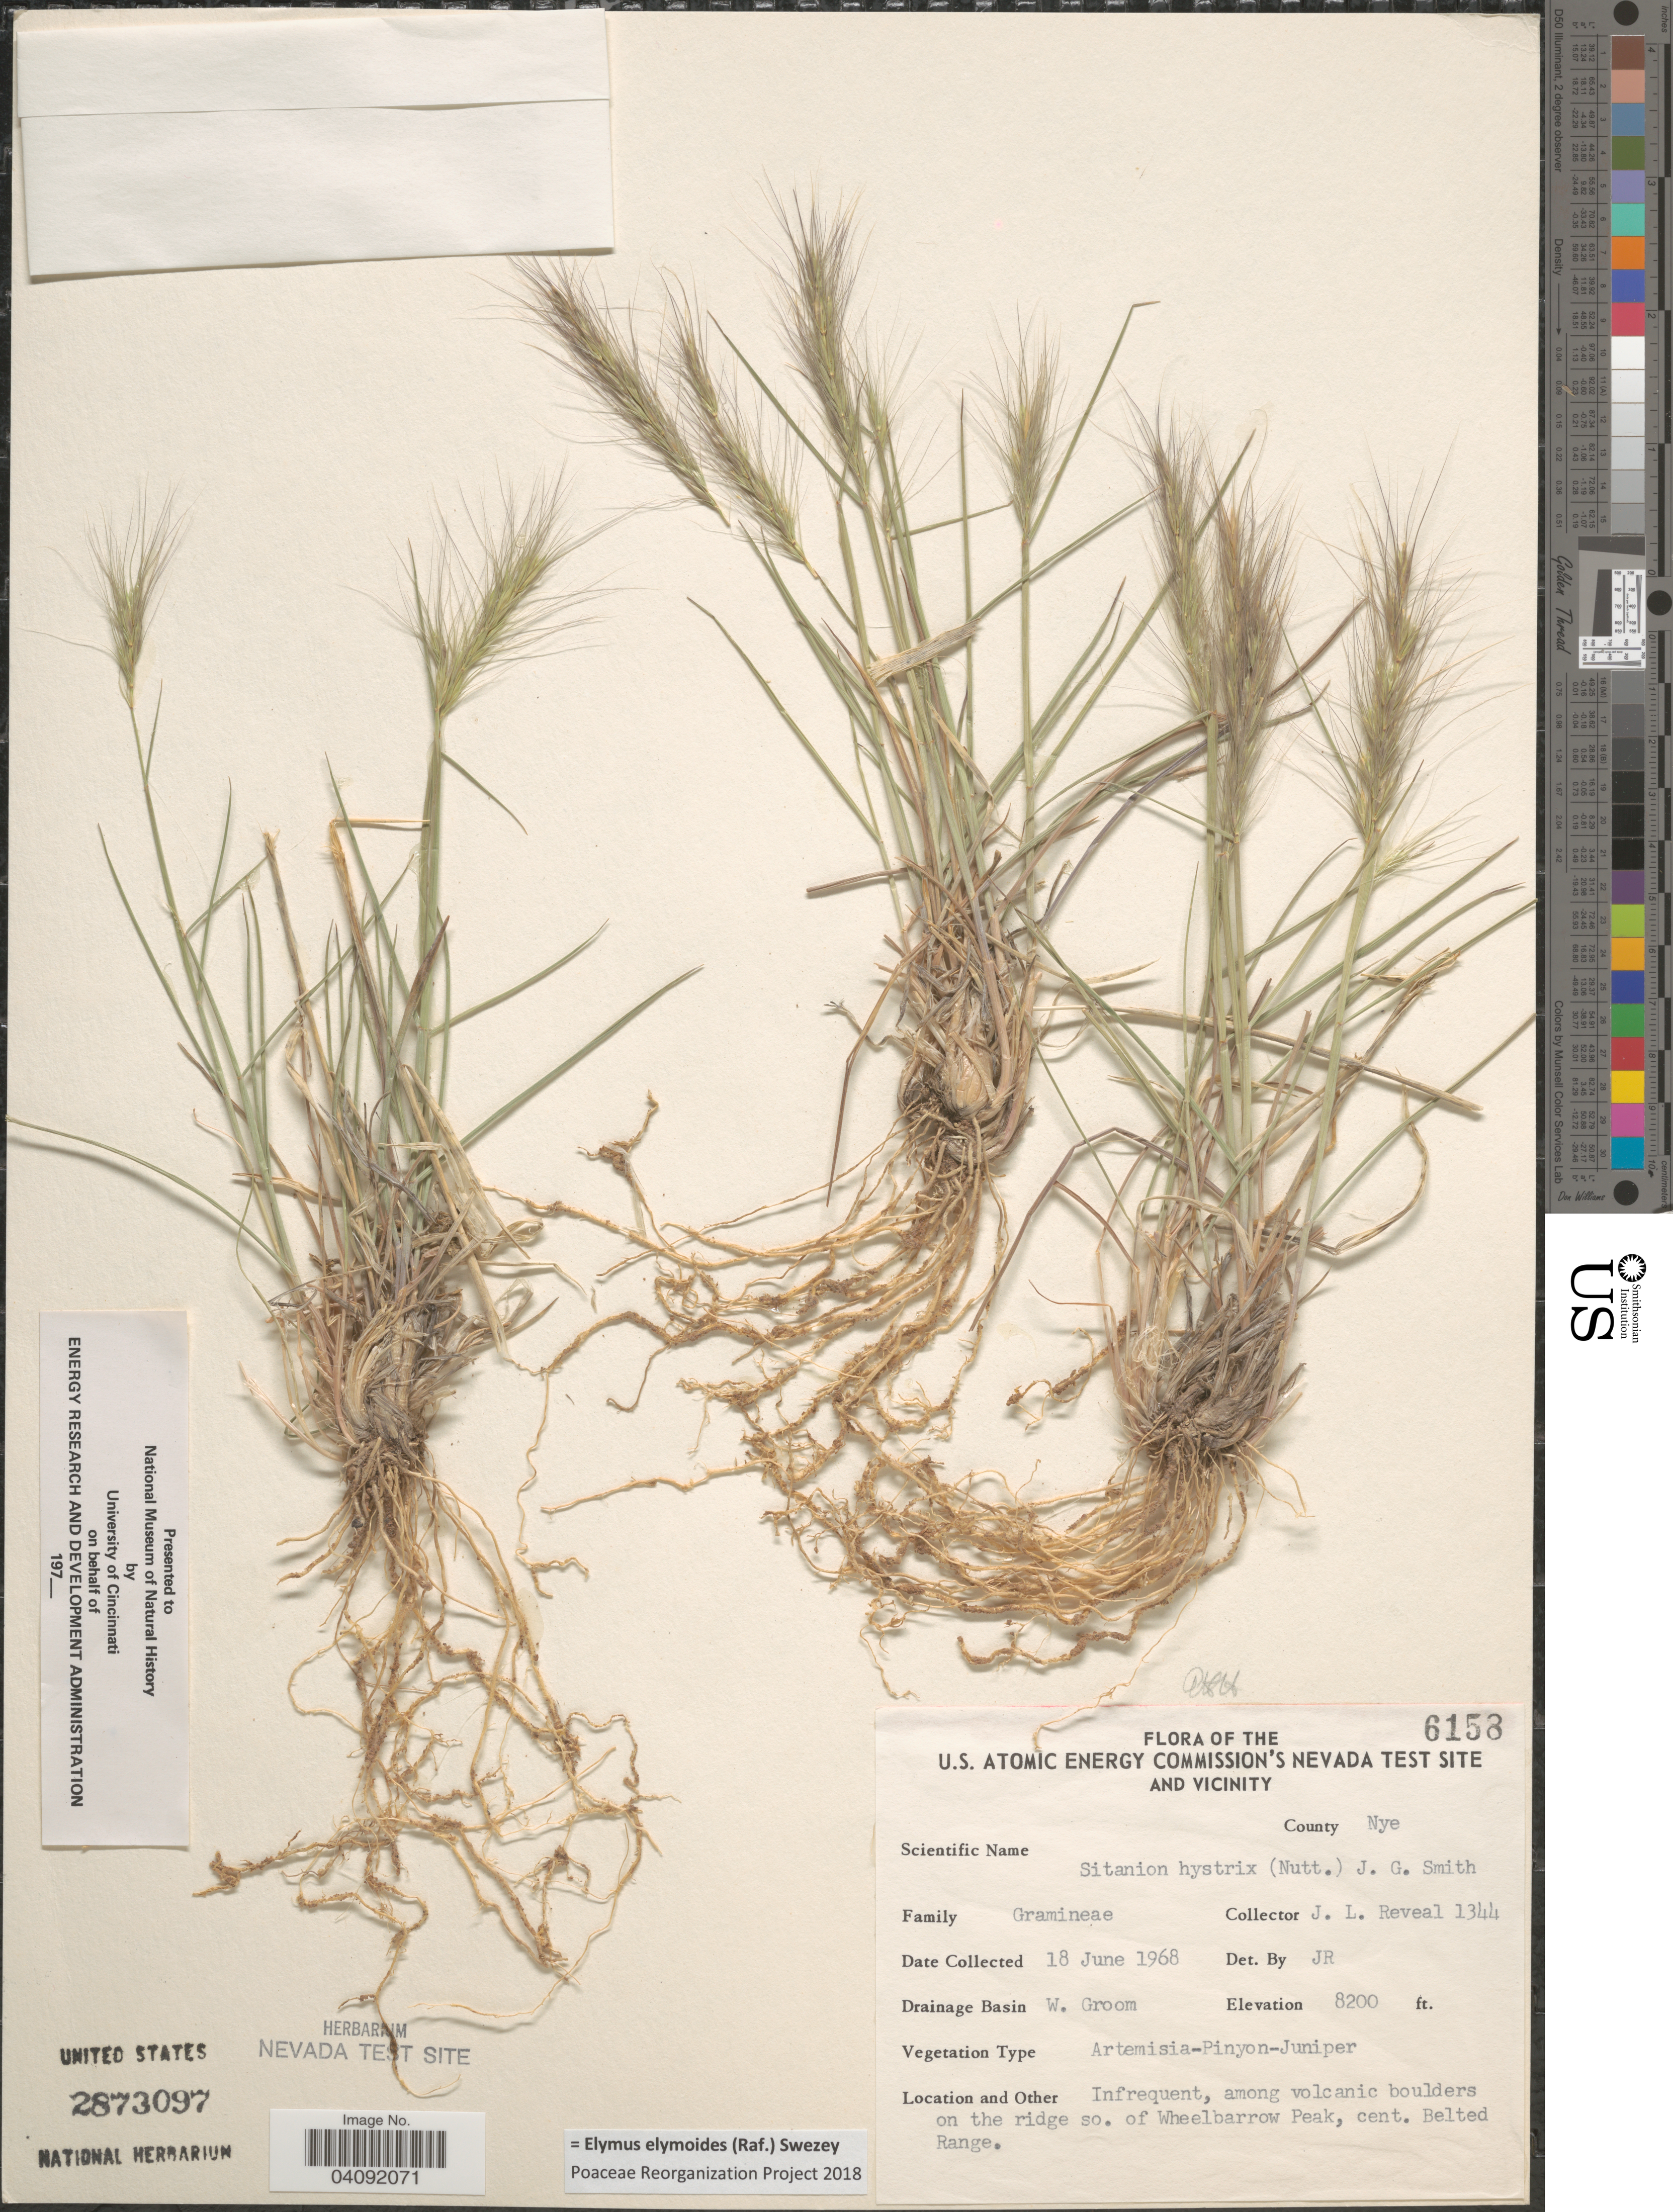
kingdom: Plantae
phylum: Tracheophyta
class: Liliopsida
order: Poales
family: Poaceae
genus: Elymus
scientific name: Elymus elymoides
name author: (Raf.) Swezey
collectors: J. L. Reveal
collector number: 1344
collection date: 1968-06-18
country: United States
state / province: Nevada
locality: The U.S. Atomic Energy Commission's Nevada Test Site and Vicinity. County Nye. Drainage Basin W. Groom. Infrequent, among volcanic boulders on the ridge so. of Wheelbarrow Peak, cent. Belted Range.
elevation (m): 2499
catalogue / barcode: US 2873097